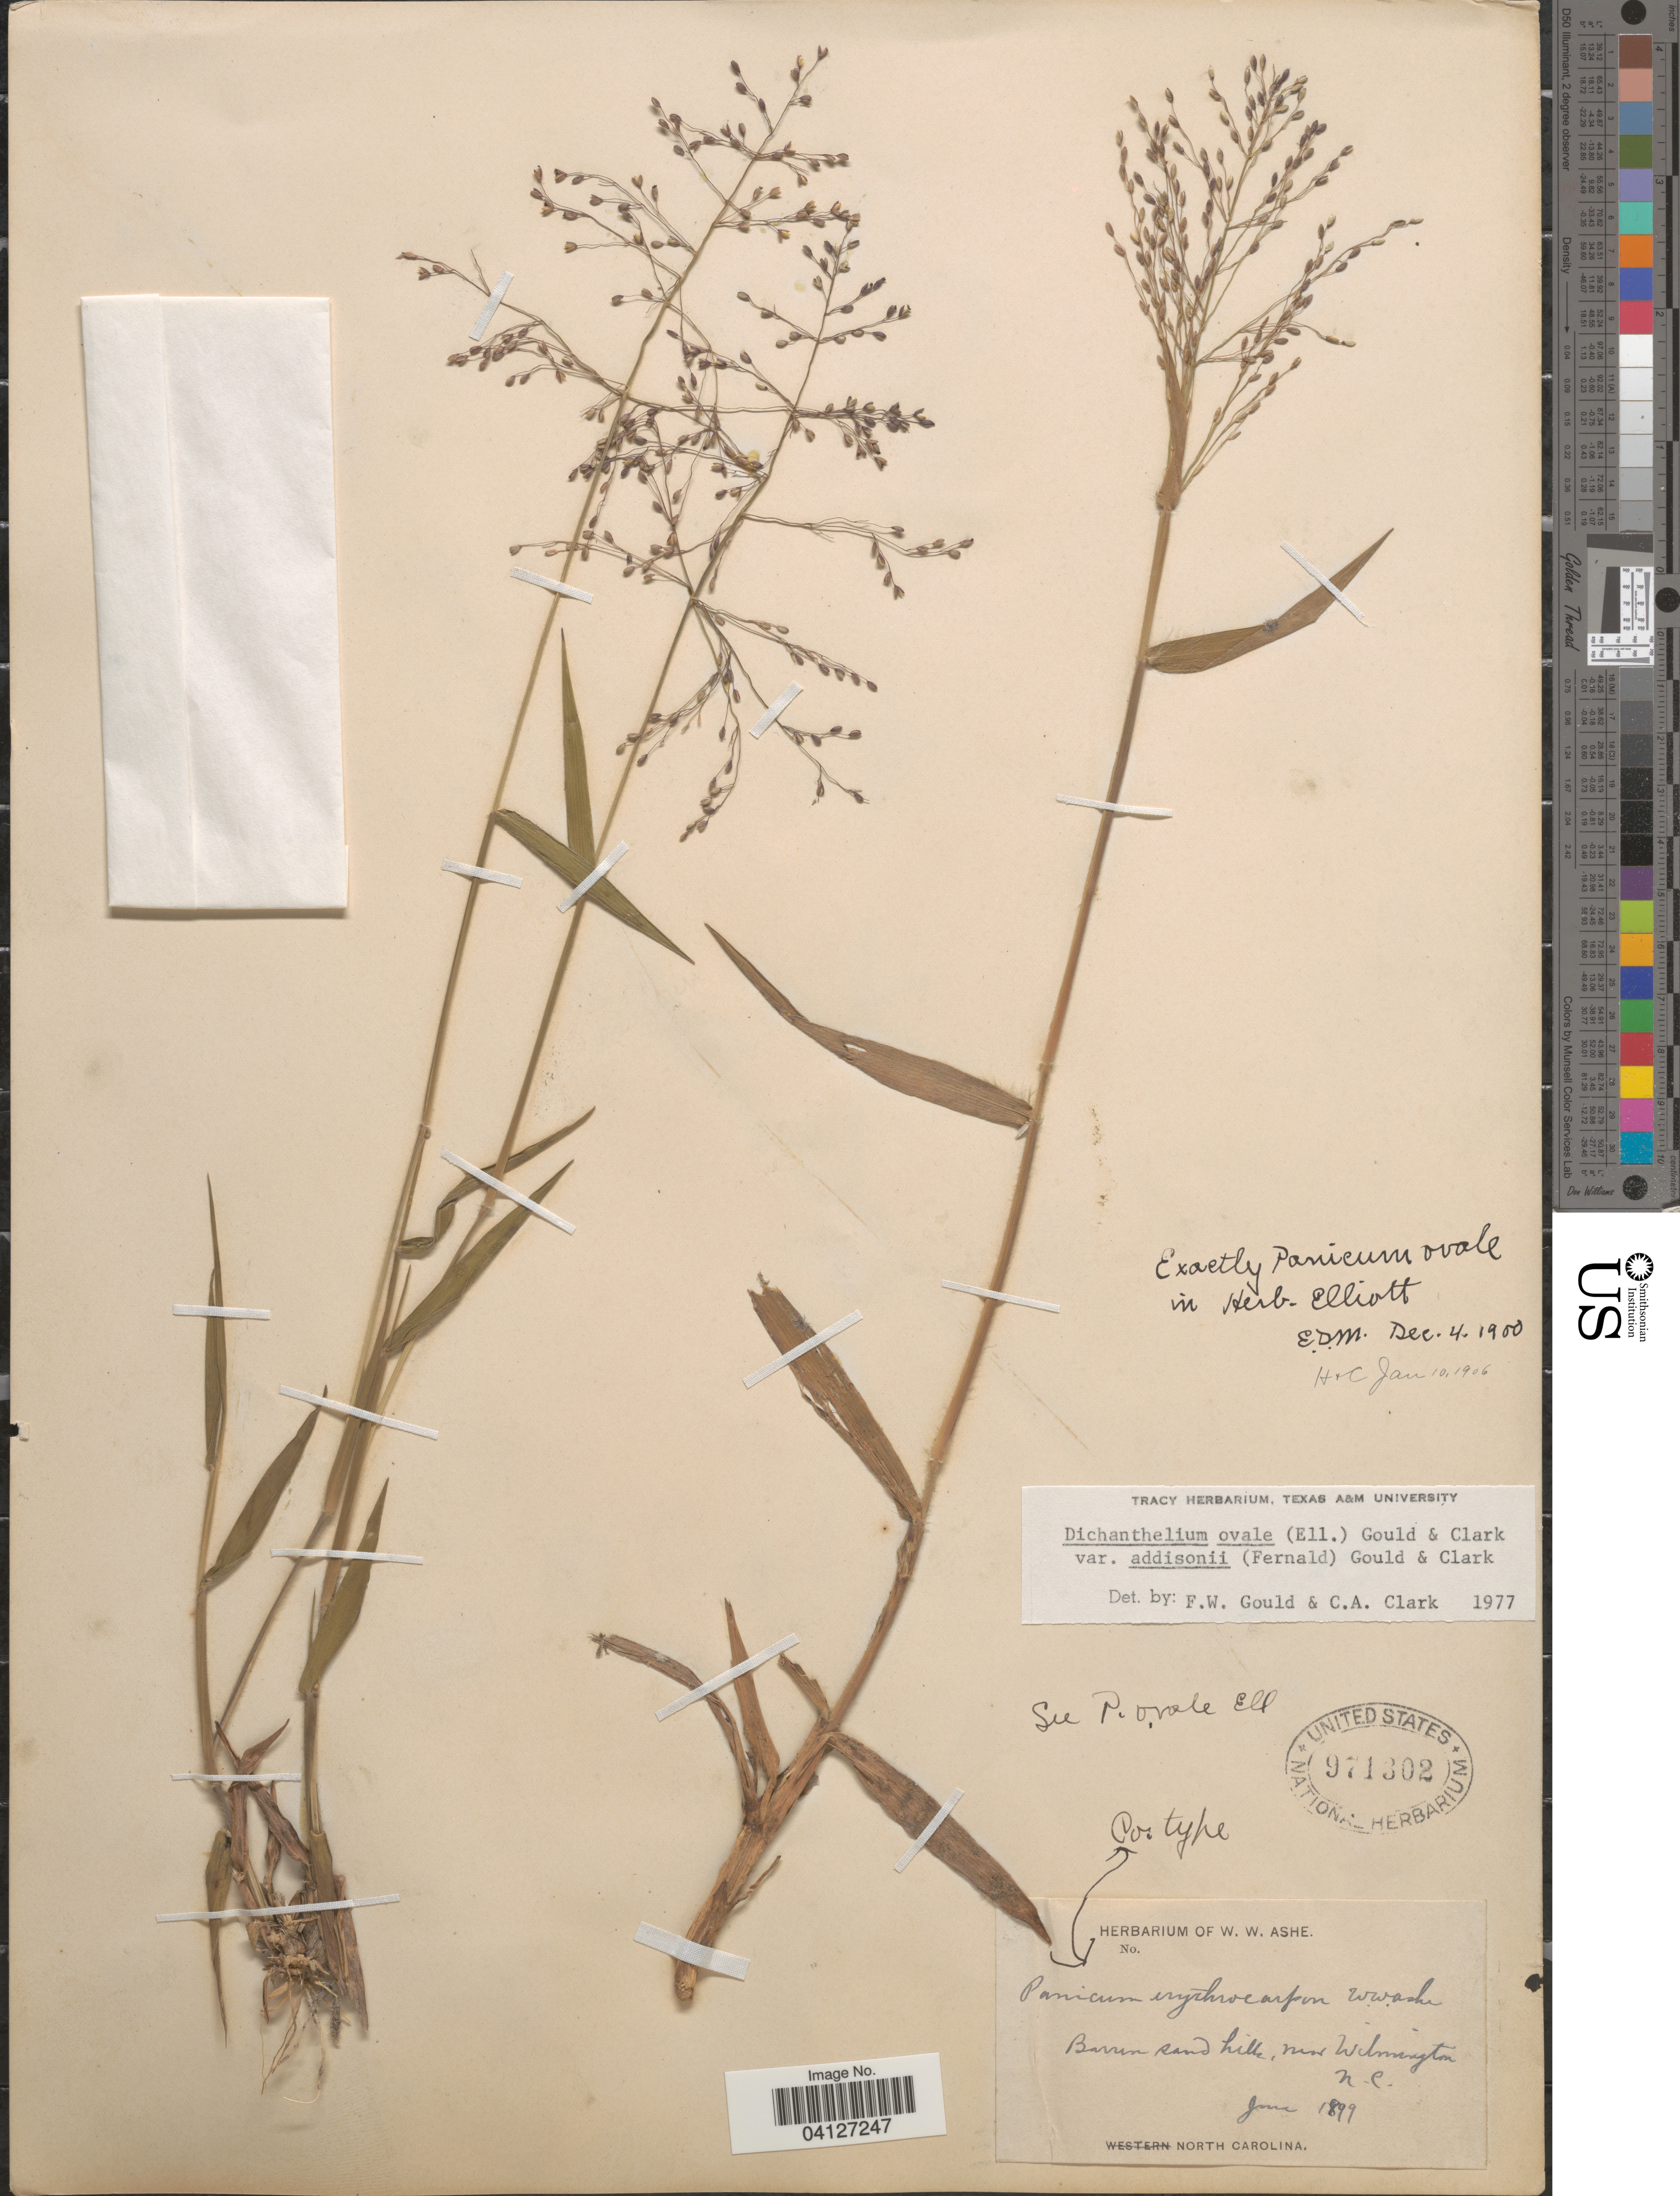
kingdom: Plantae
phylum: Tracheophyta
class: Liliopsida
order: Poales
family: Poaceae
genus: Dichanthelium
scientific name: Dichanthelium ovale var. addisonii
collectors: ex herb. W.W. Ashe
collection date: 1899-06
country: United States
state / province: North Carolina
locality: Near Wilmington.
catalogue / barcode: US 971302